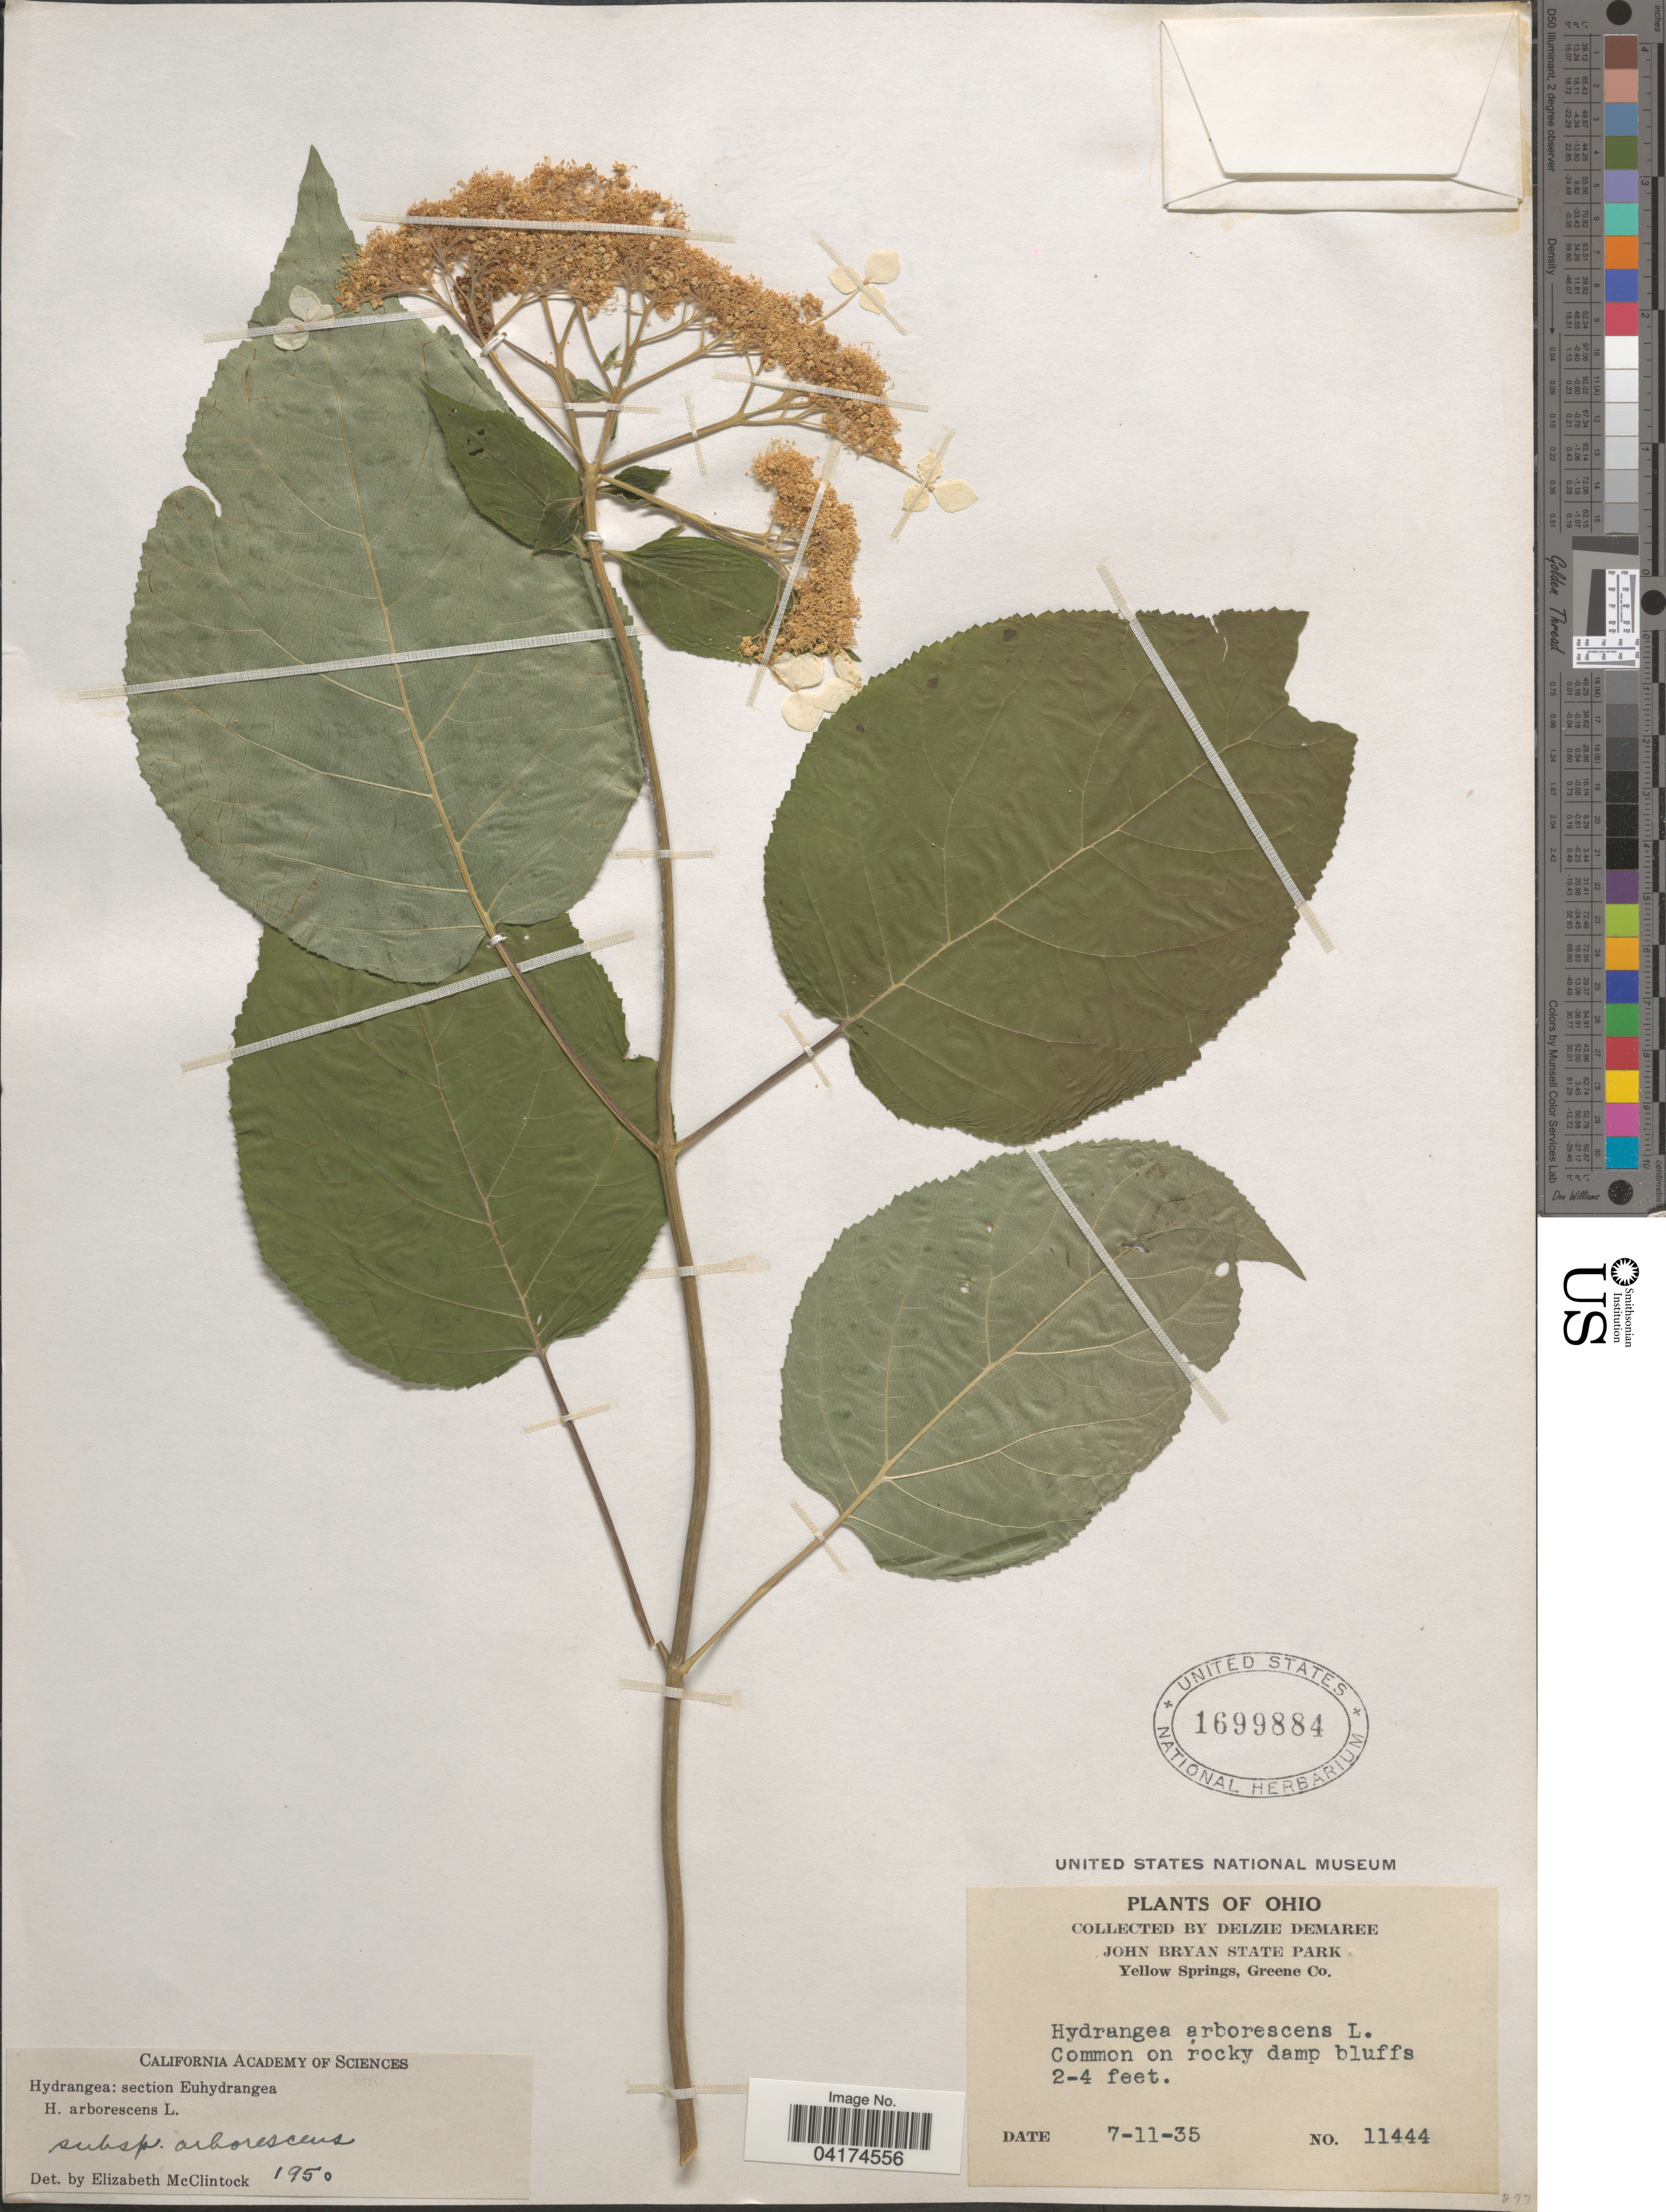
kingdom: Plantae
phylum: Tracheophyta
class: Magnoliopsida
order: Cornales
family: Hydrangeaceae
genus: Hydrangea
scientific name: Hydrangea arborescens subsp. arborescens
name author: L.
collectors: D. Demaree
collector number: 11444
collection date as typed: Transcribed d/m/y: 11/7/35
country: United States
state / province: Ohio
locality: John Bryan State Park. Yellow Springs, Greene Co.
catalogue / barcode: US 1699884